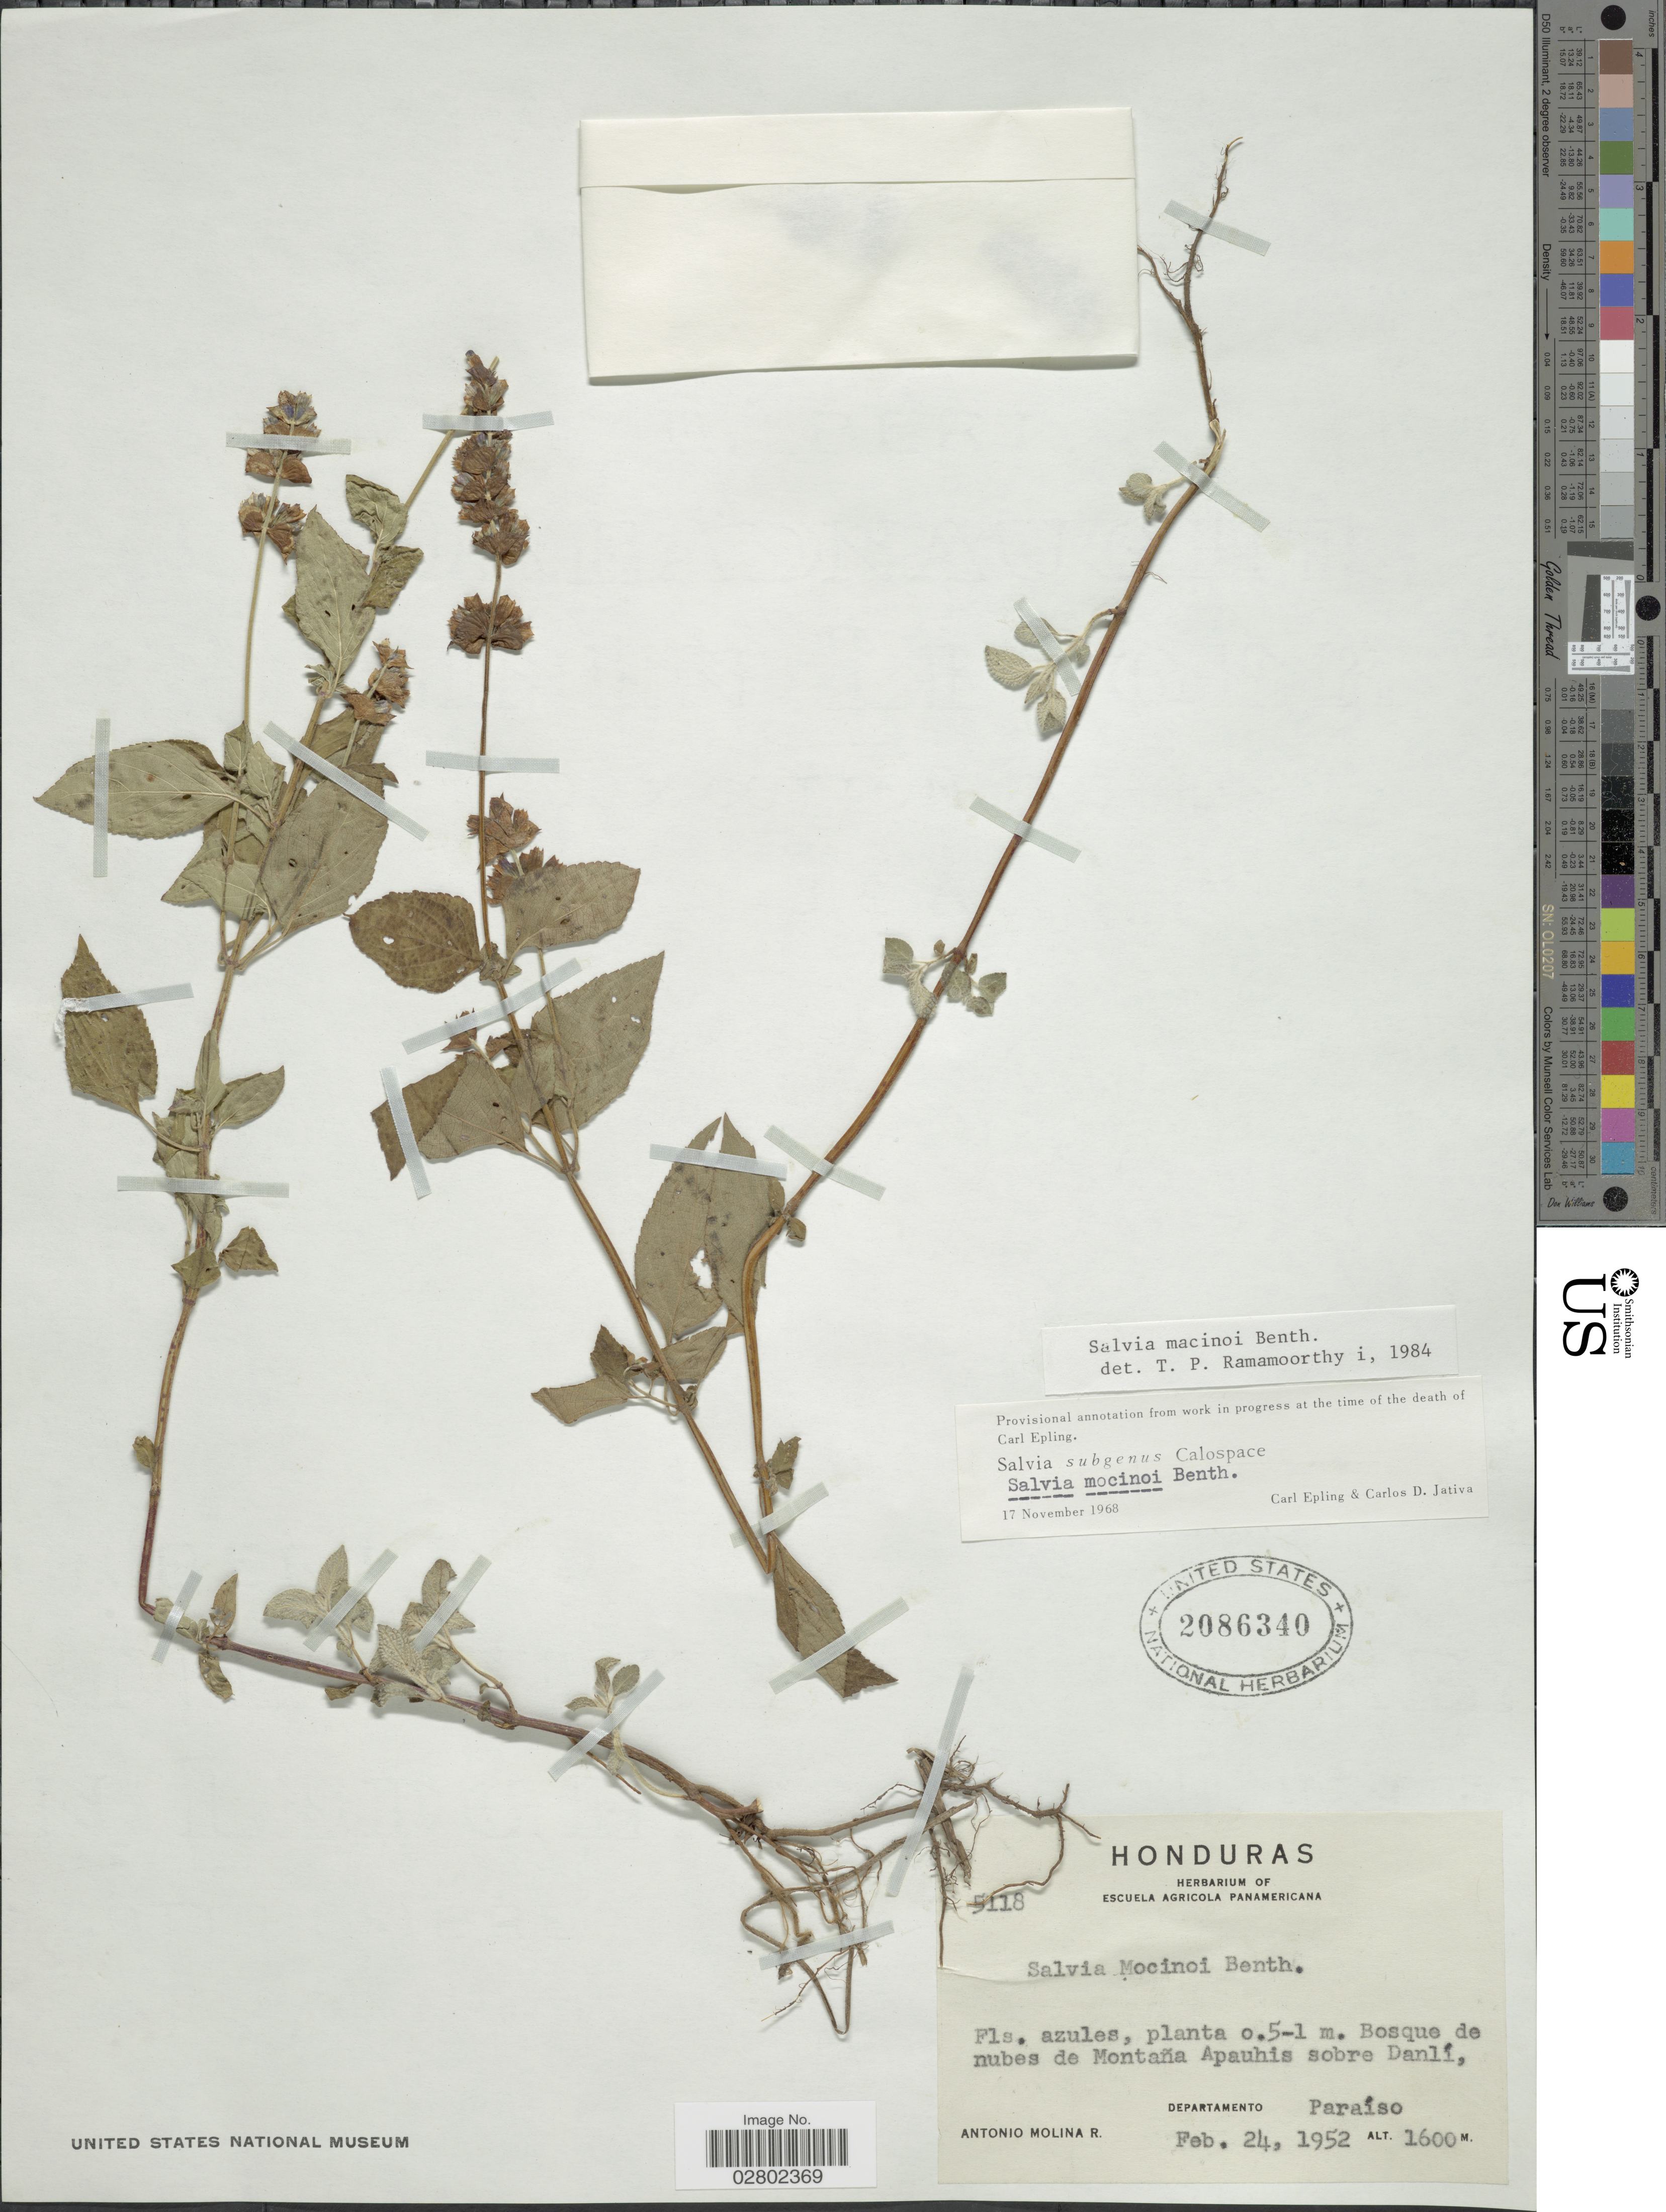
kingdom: Plantae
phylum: Tracheophyta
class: Magnoliopsida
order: Lamiales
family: Lamiaceae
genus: Salvia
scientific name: Salvia mocinoi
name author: Benth.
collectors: A. Molina R.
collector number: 5118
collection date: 1952-02-24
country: Honduras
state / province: El Paraíso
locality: Bosque de nubes de Montaña Apauhis sobre Danlí, departamento Paraíso.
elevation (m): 1600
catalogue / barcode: US 2086340